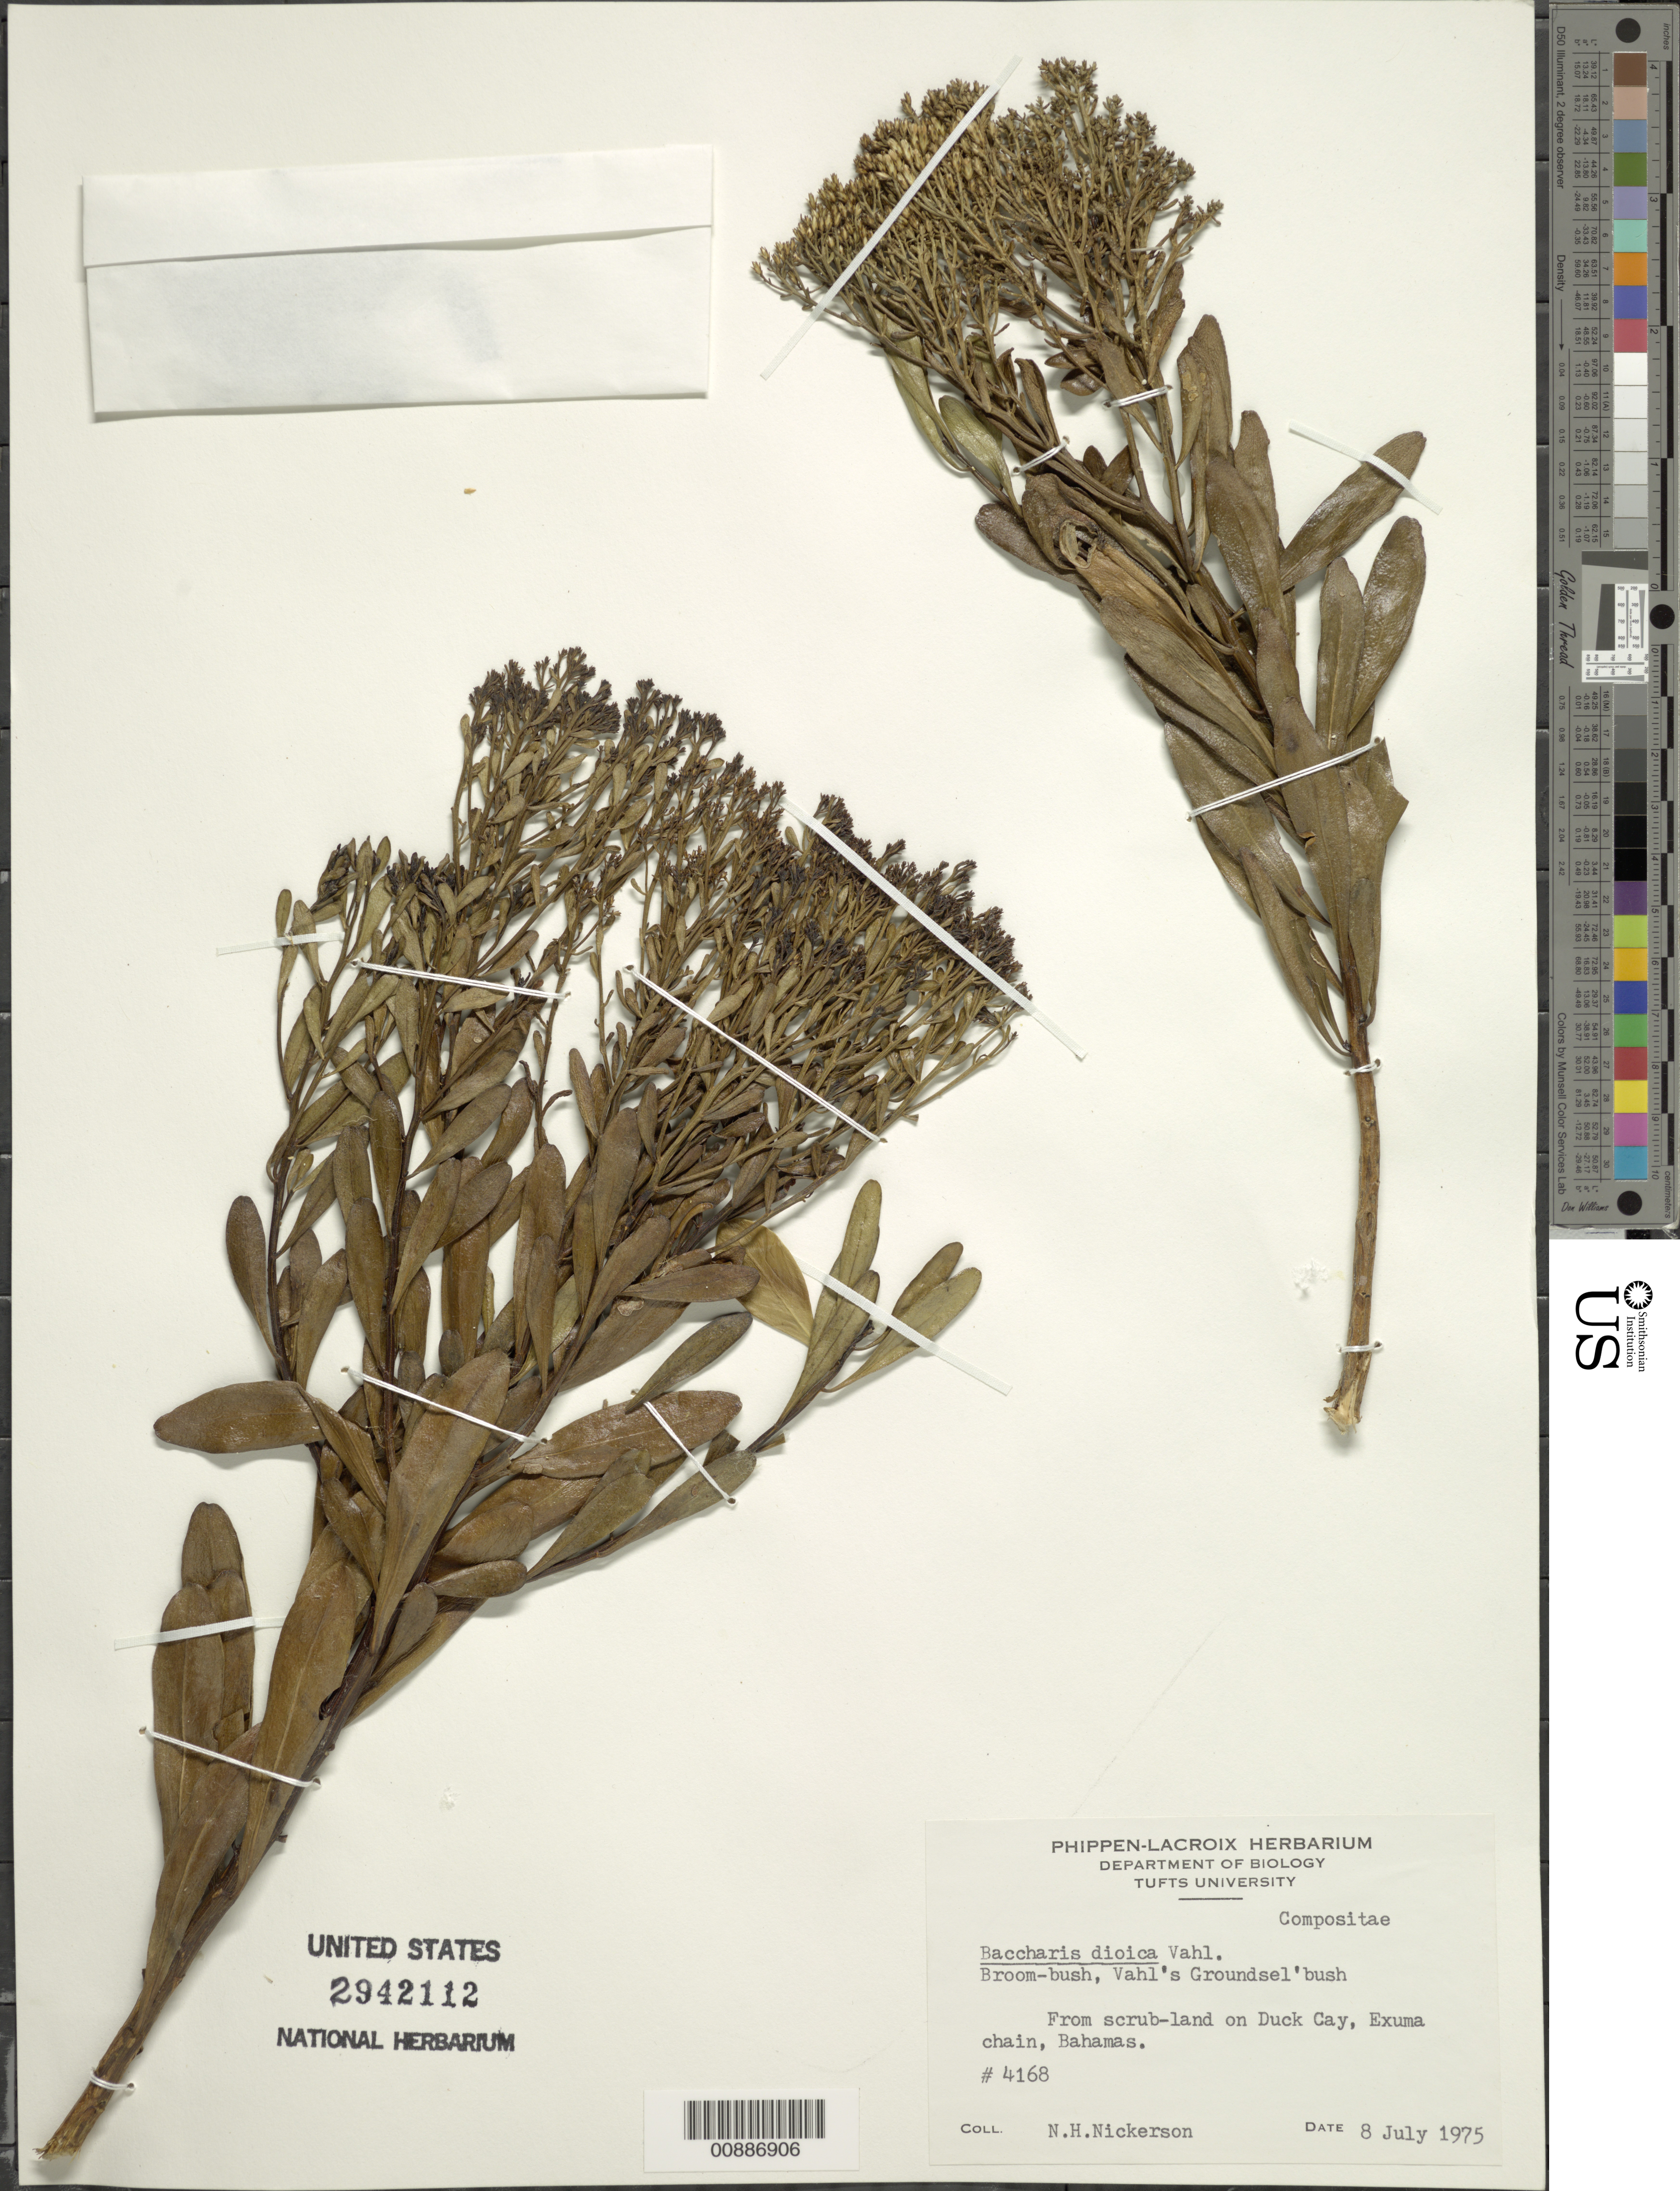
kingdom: Plantae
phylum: Tracheophyta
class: Magnoliopsida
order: Asterales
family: Asteraceae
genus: Baccharis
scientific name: Baccharis dioica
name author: Vahl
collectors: N. Nickerson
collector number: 4168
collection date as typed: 08 Jul 1975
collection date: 1975-07-08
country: Bahamas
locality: Exuma chain, on Duck Cay.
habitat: Scrub land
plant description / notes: Common name: Broom bush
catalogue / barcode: US 2942112